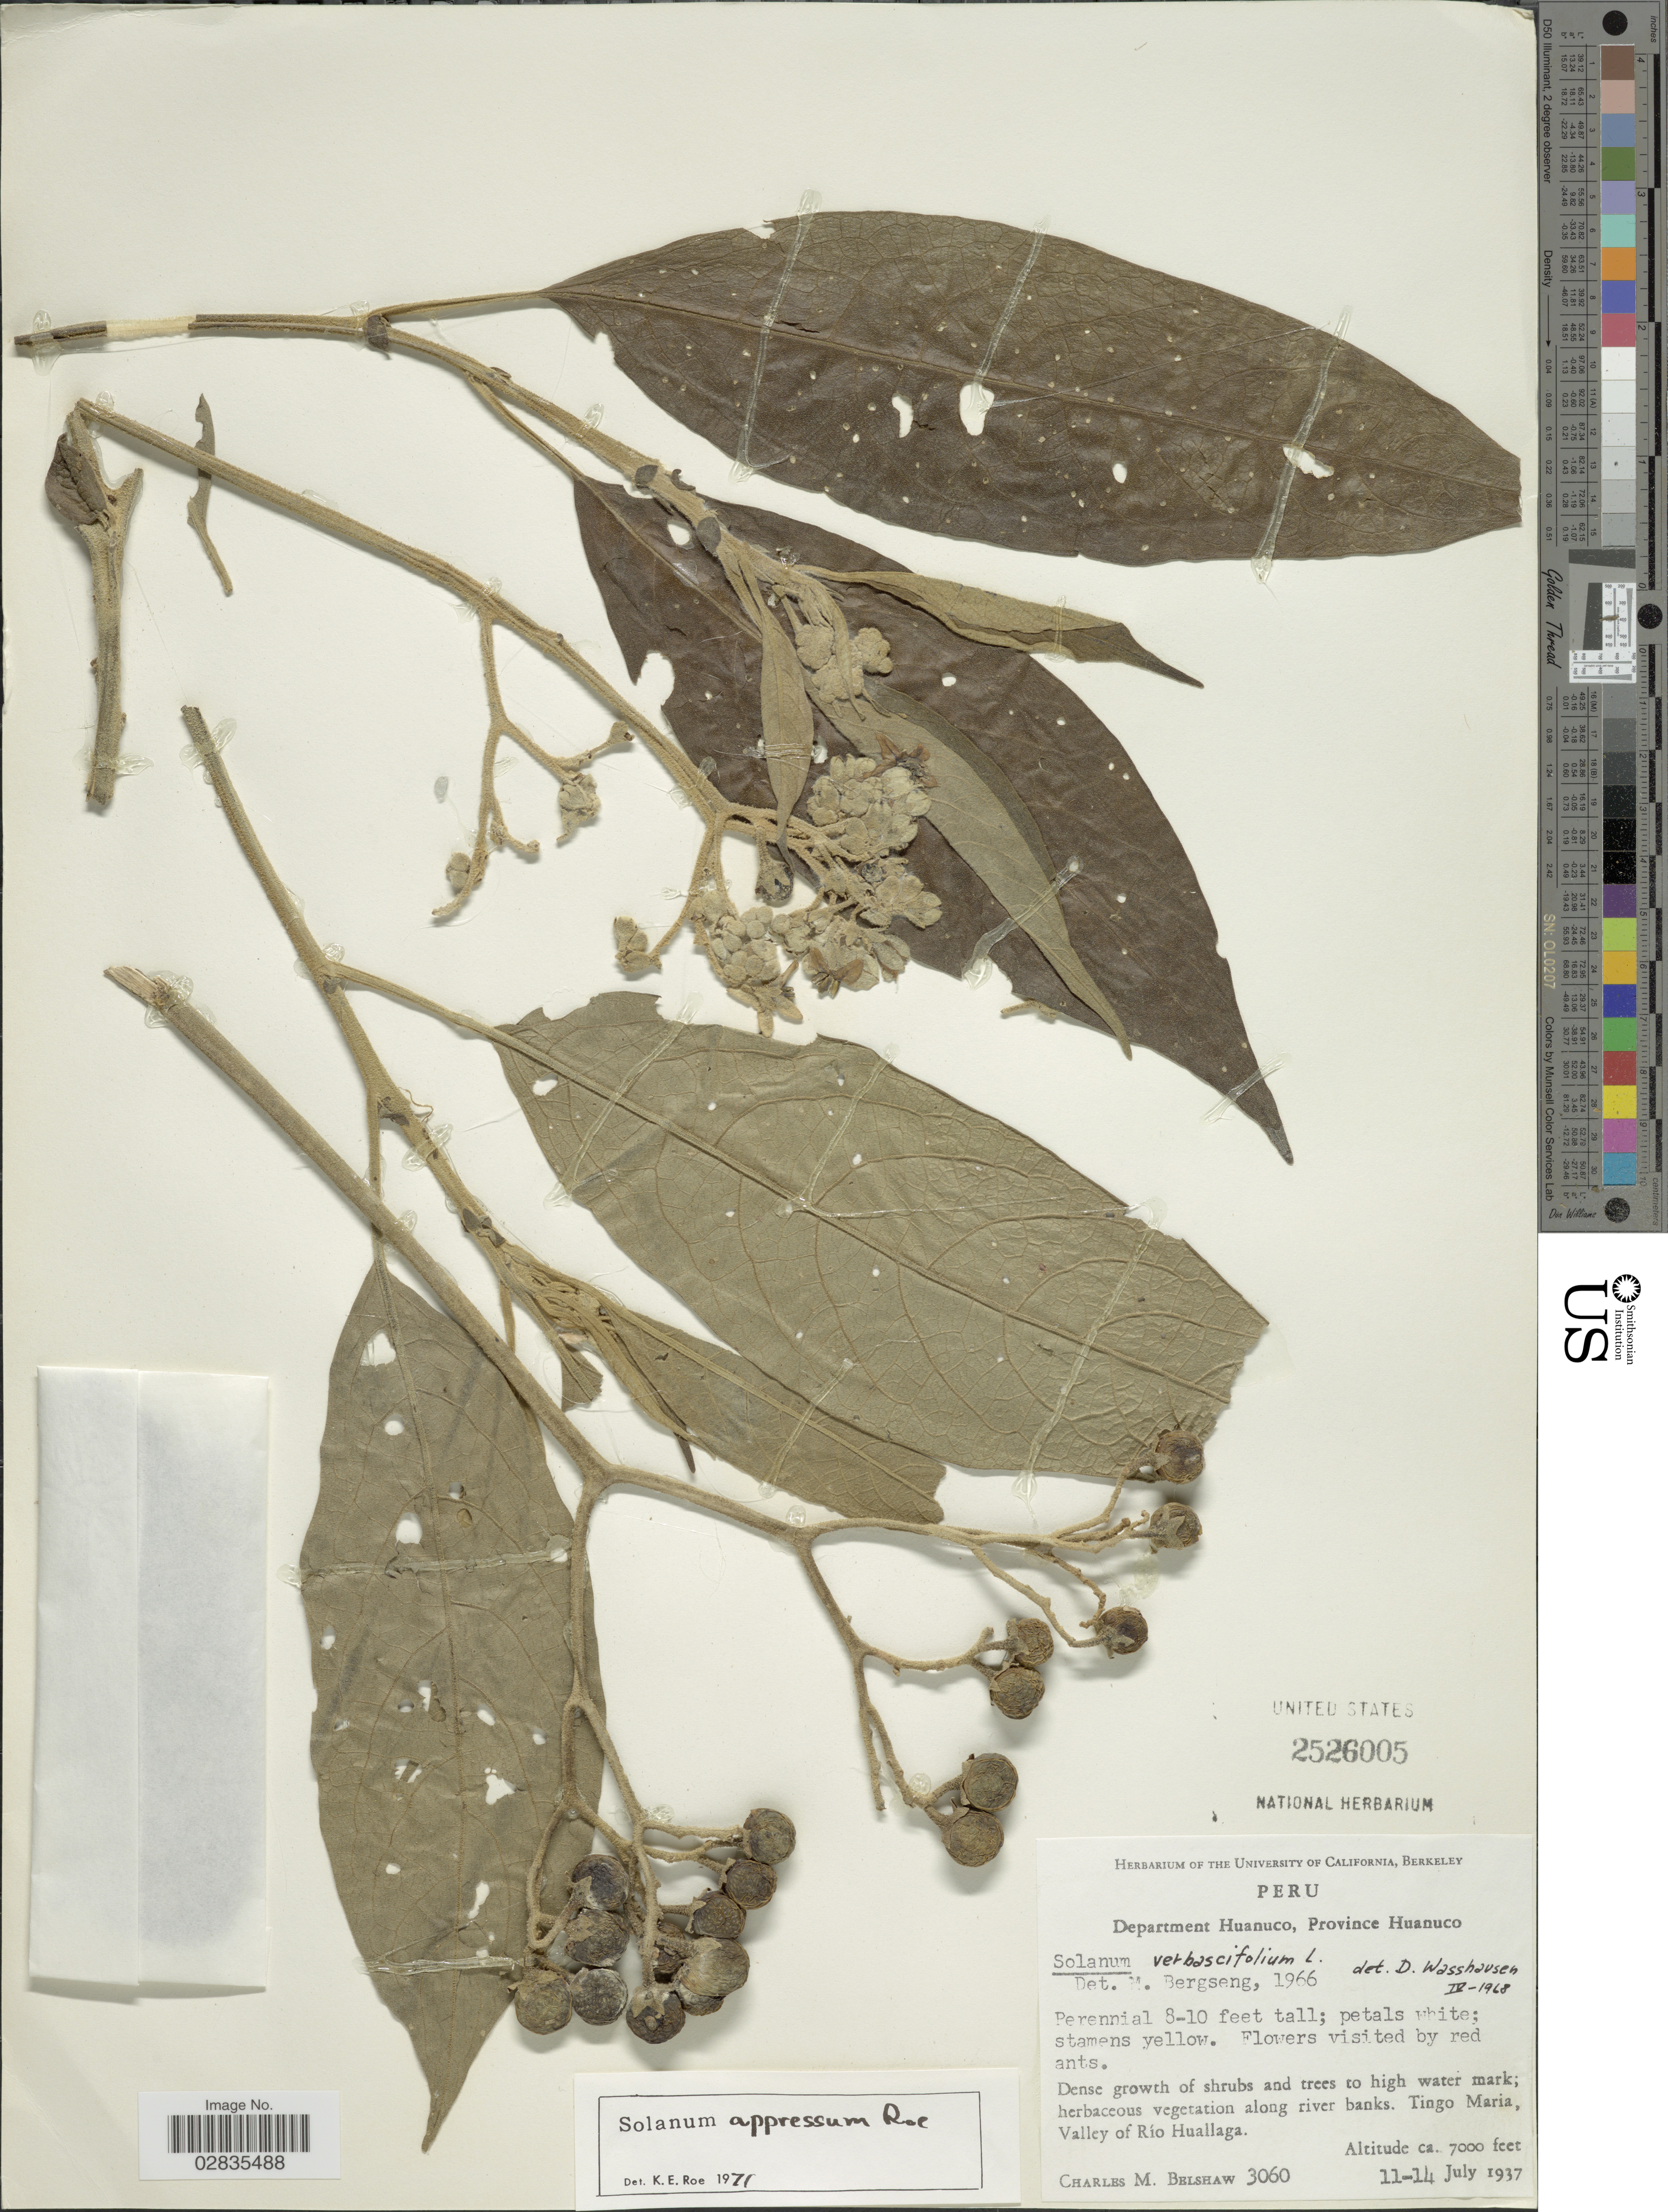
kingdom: Plantae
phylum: Tracheophyta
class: Magnoliopsida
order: Solanales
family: Solanaceae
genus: Solanum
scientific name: Solanum appressum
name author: K.E. Roe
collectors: C. Shaw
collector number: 3060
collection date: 1937-07-11/1937-07-14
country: Peru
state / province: Huánuco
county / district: Huánuco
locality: Department Huanuco, Province Huanuco, Tingo Maria, Valley of Río Huallaga.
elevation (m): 2134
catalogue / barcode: US 2526005